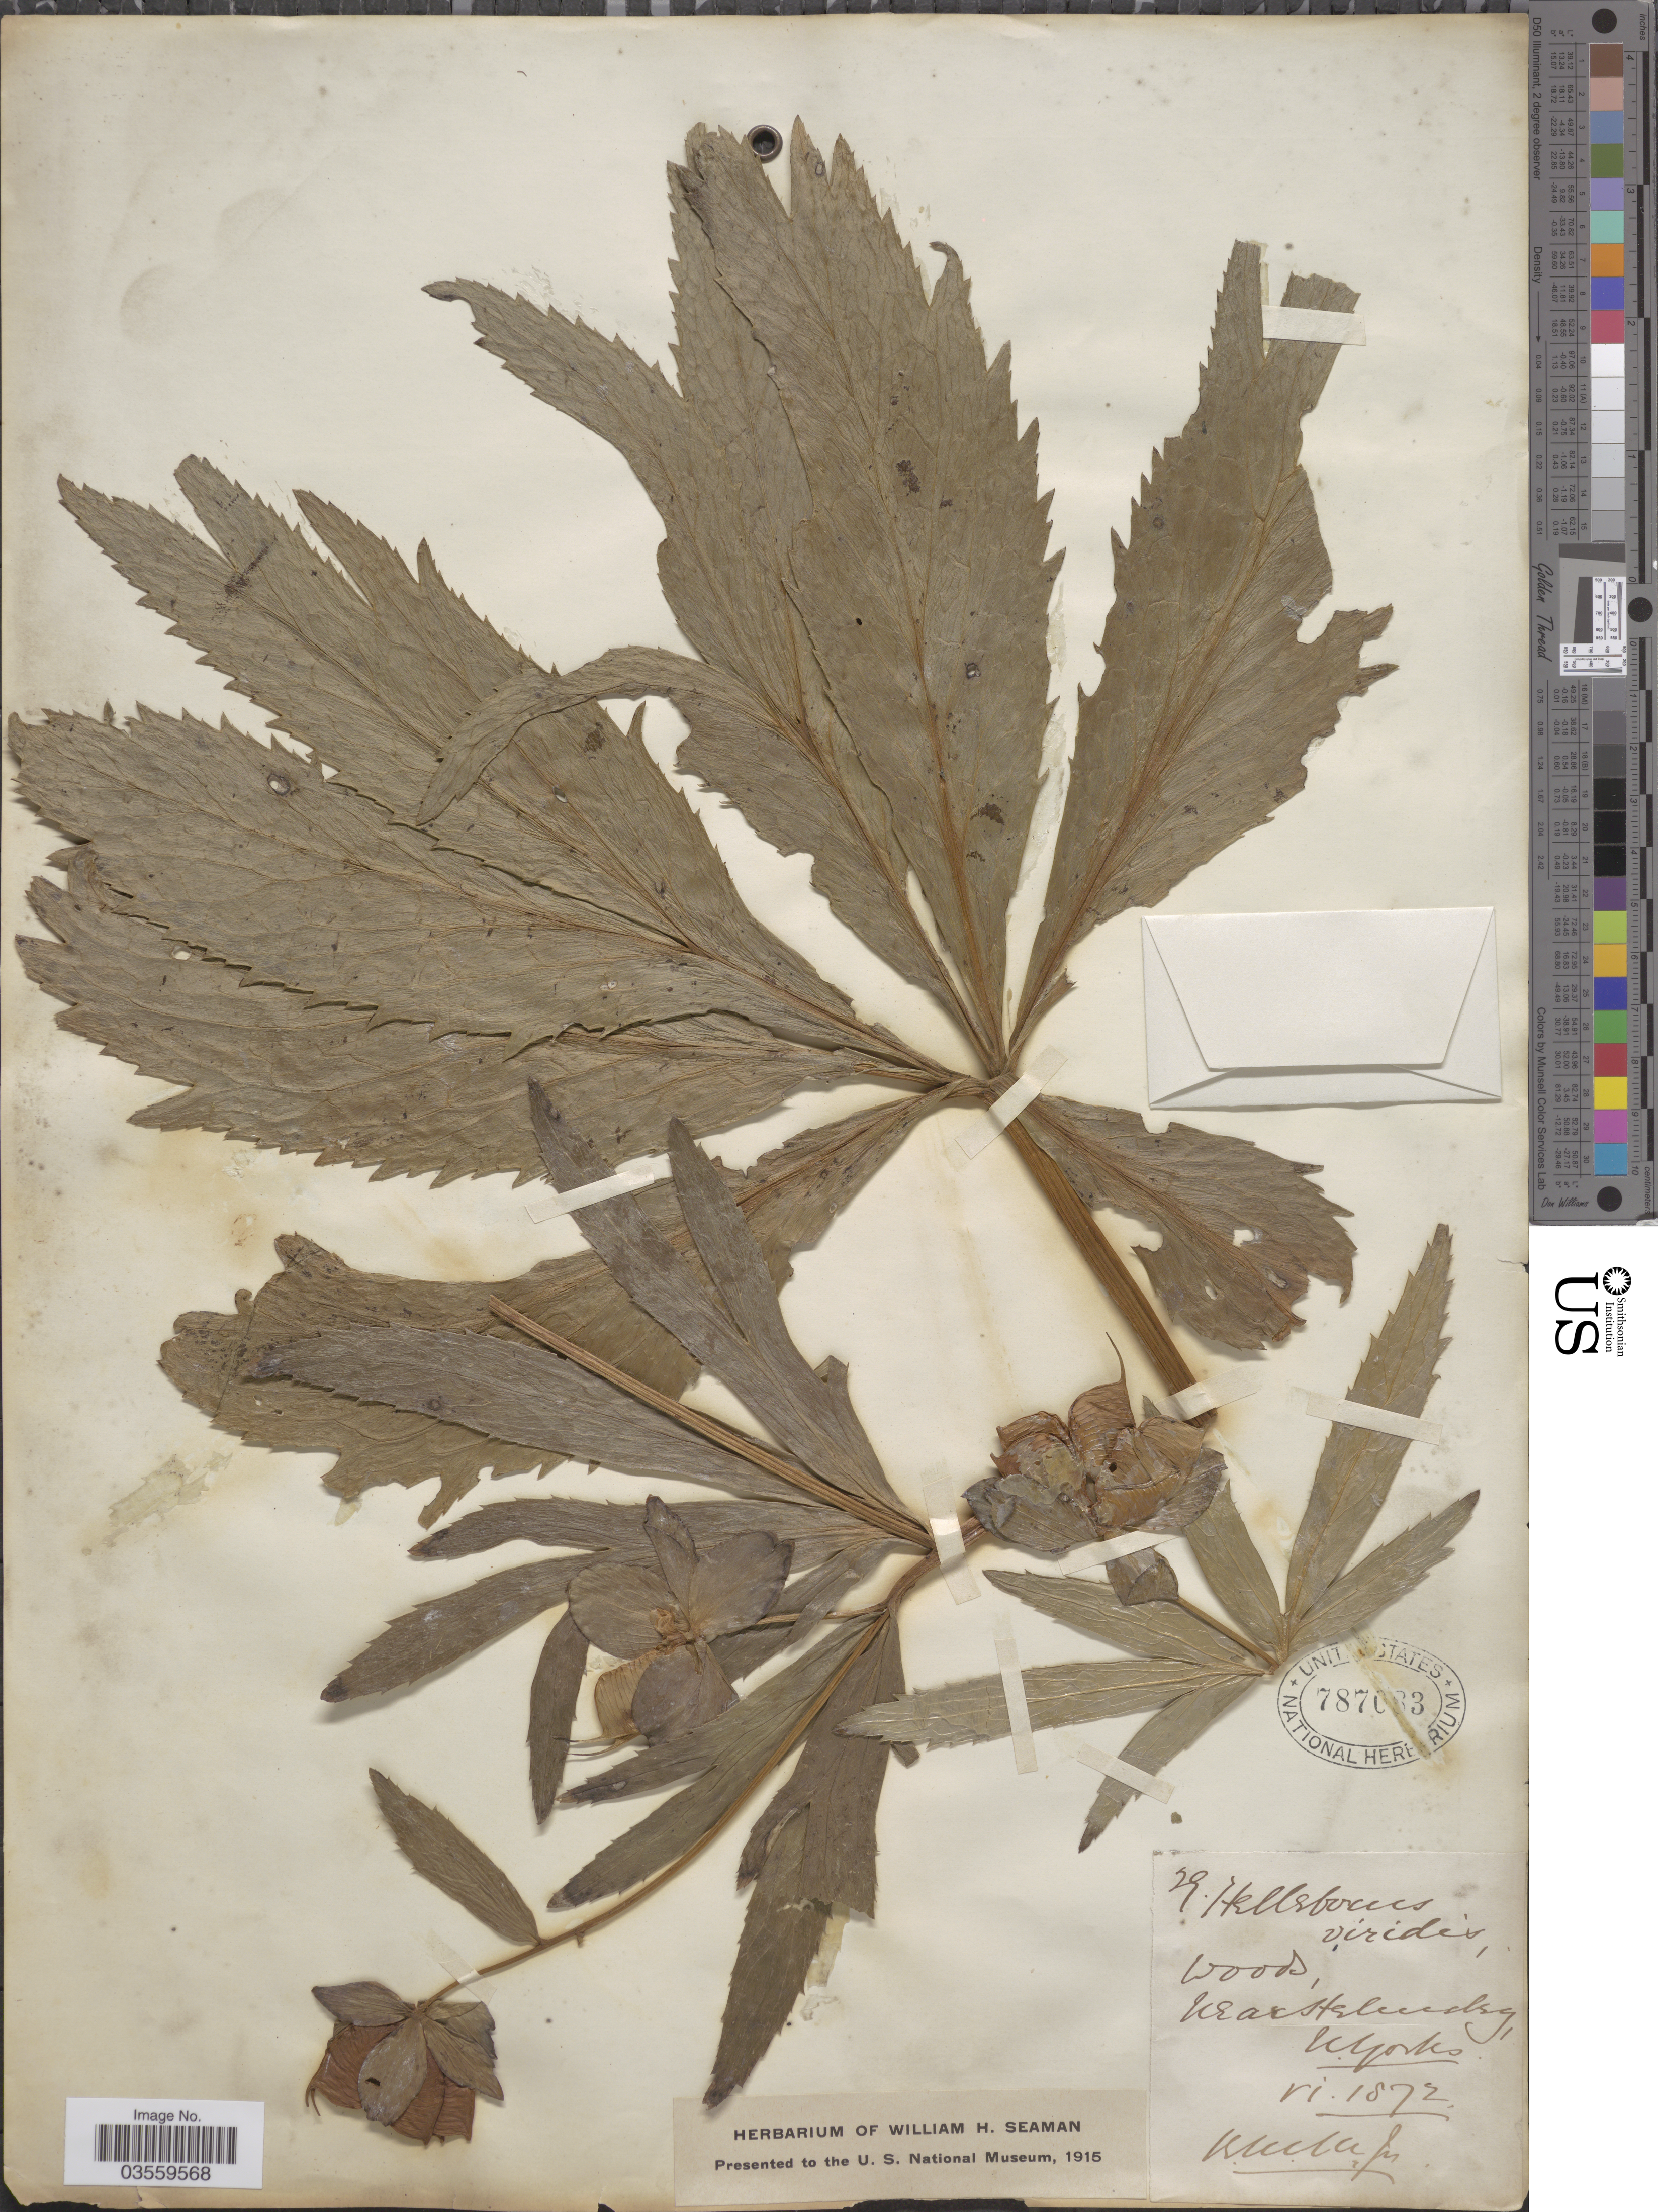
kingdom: Plantae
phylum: Tracheophyta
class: Magnoliopsida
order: Ranunculales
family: Ranunculaceae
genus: Helleborus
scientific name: Helleborus viridis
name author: L.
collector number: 29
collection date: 1872-06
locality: Near Helmdey [interpreted], Uyorko [interpreted].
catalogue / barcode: US 787083